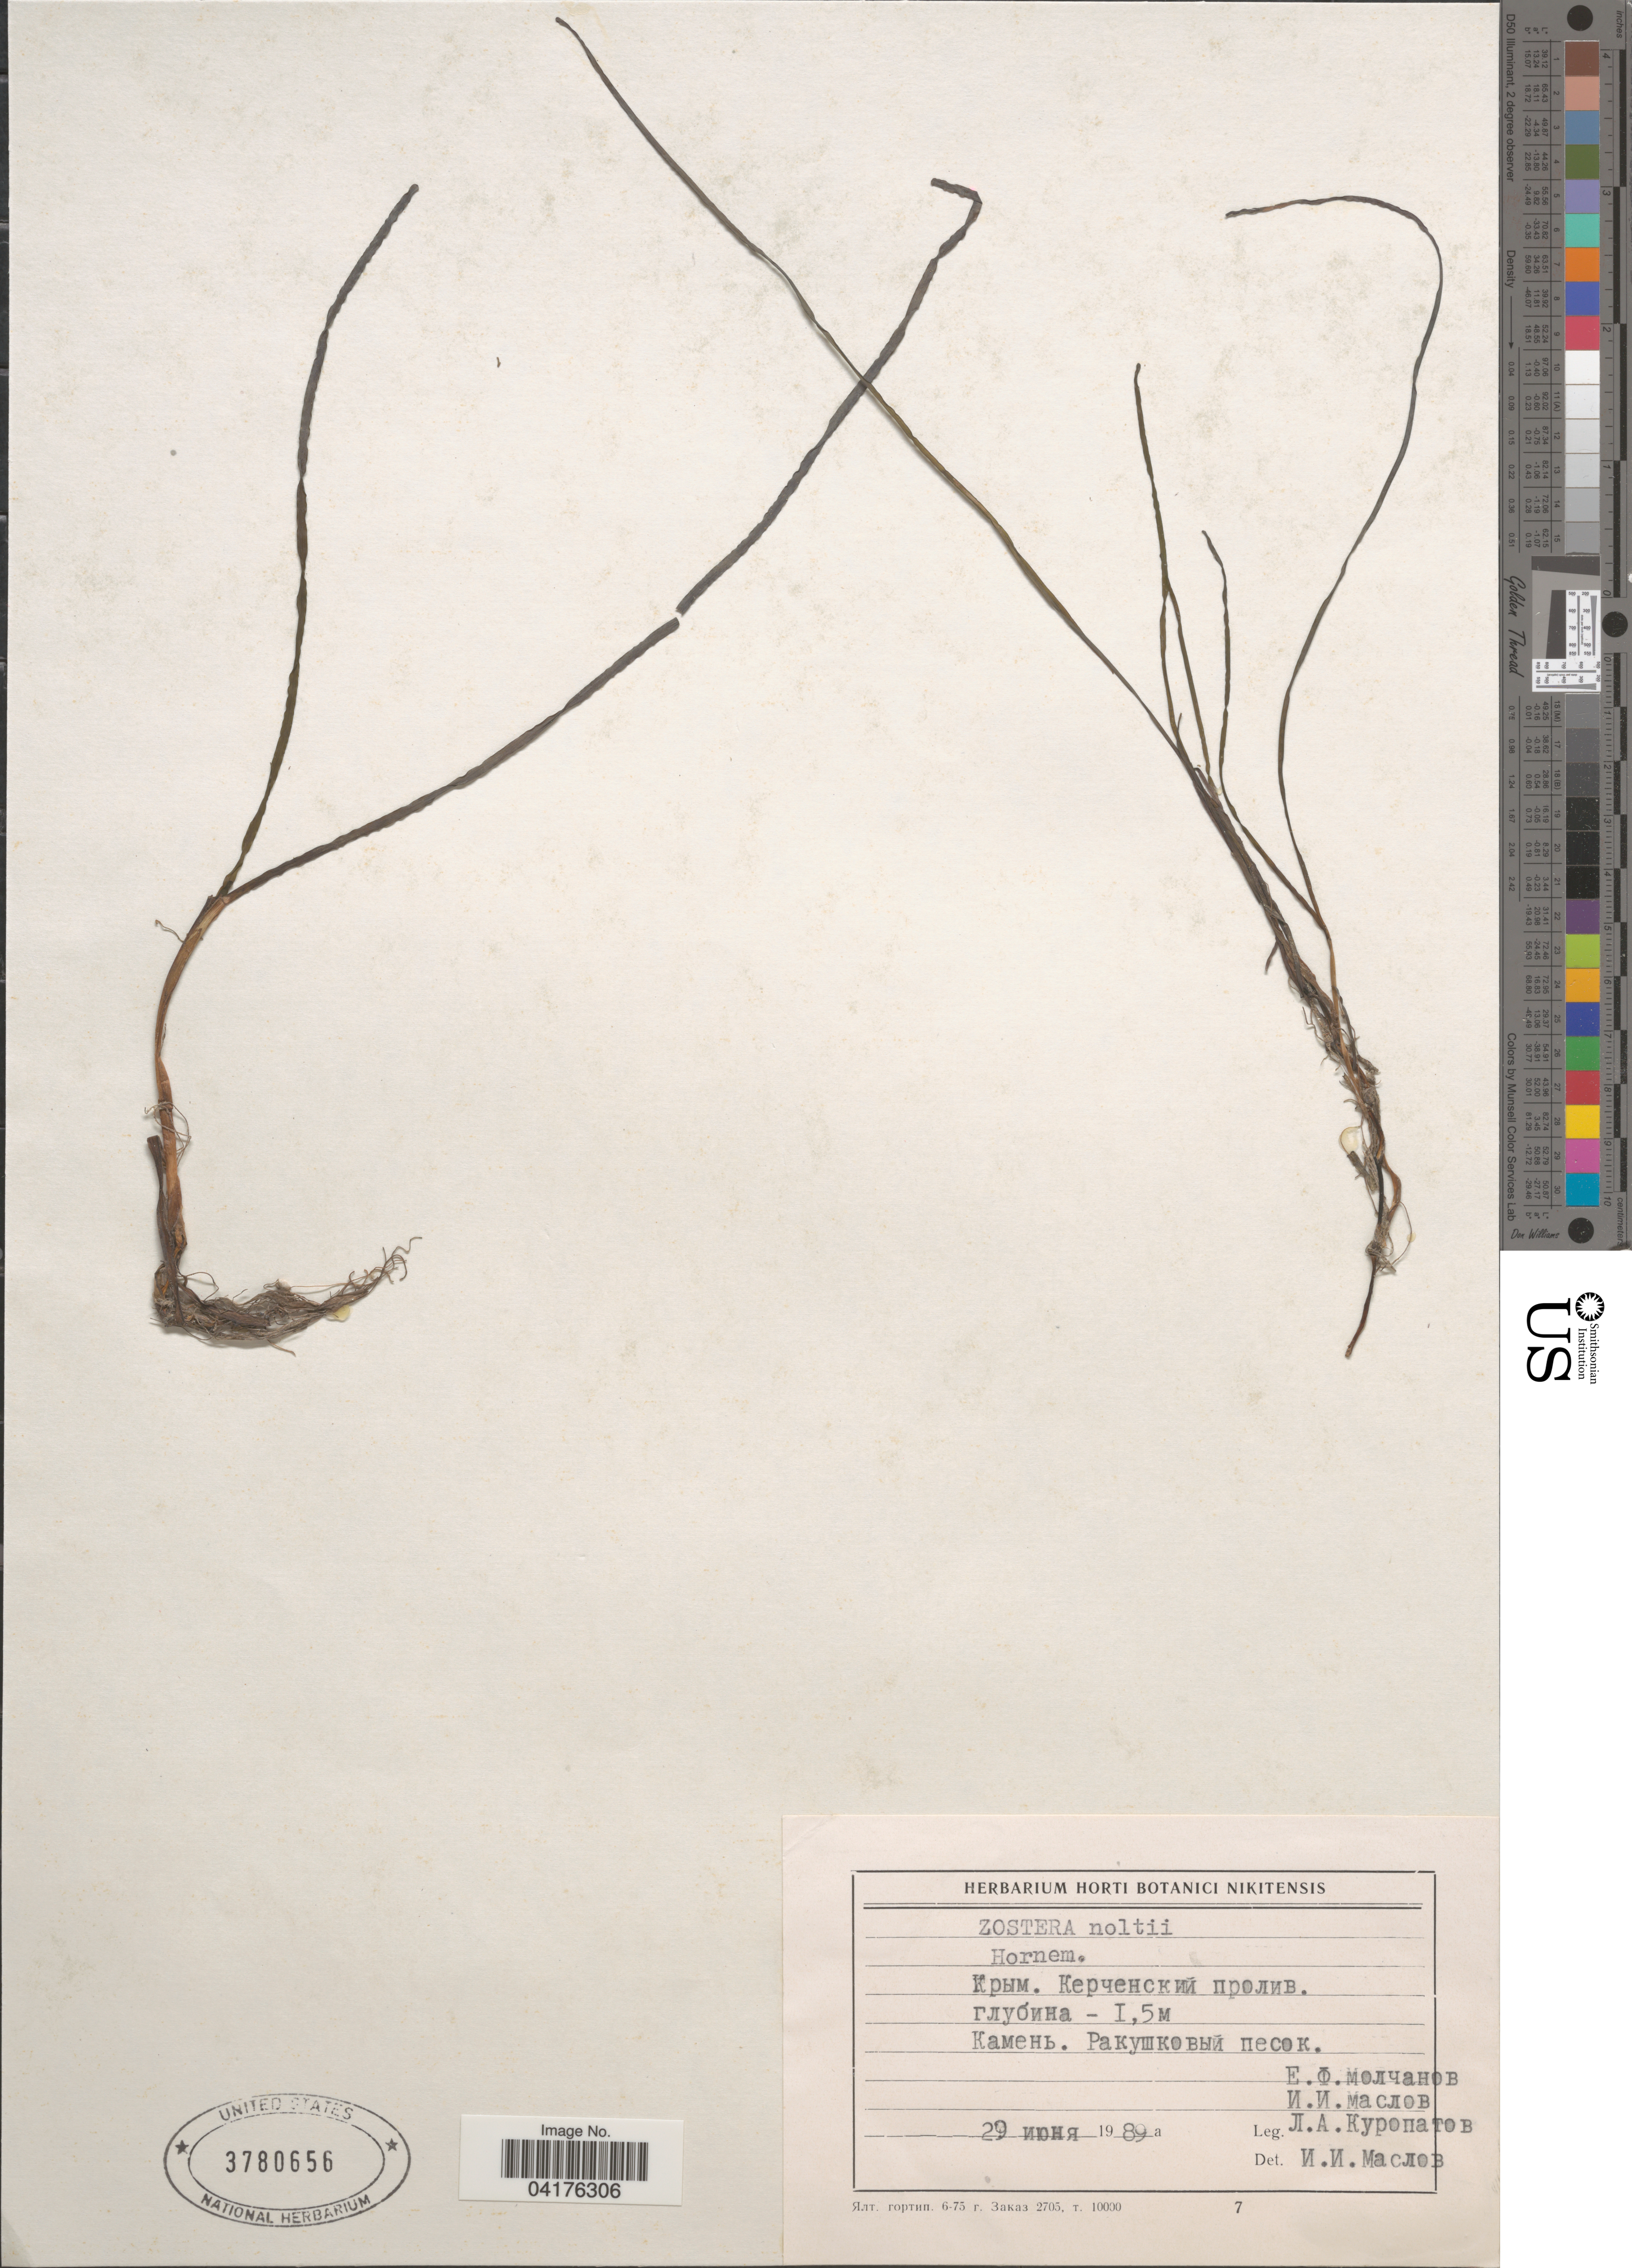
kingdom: Plantae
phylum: Tracheophyta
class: Liliopsida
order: Alismatales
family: Zosteraceae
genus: Zostera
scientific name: Zostera noltii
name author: Hornem.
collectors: E. Molchanov, I. Maslov & L. Kuropatov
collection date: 1989-06-29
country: Ukraine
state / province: Crimea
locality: Kerch Strait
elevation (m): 1.5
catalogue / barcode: US 3780656